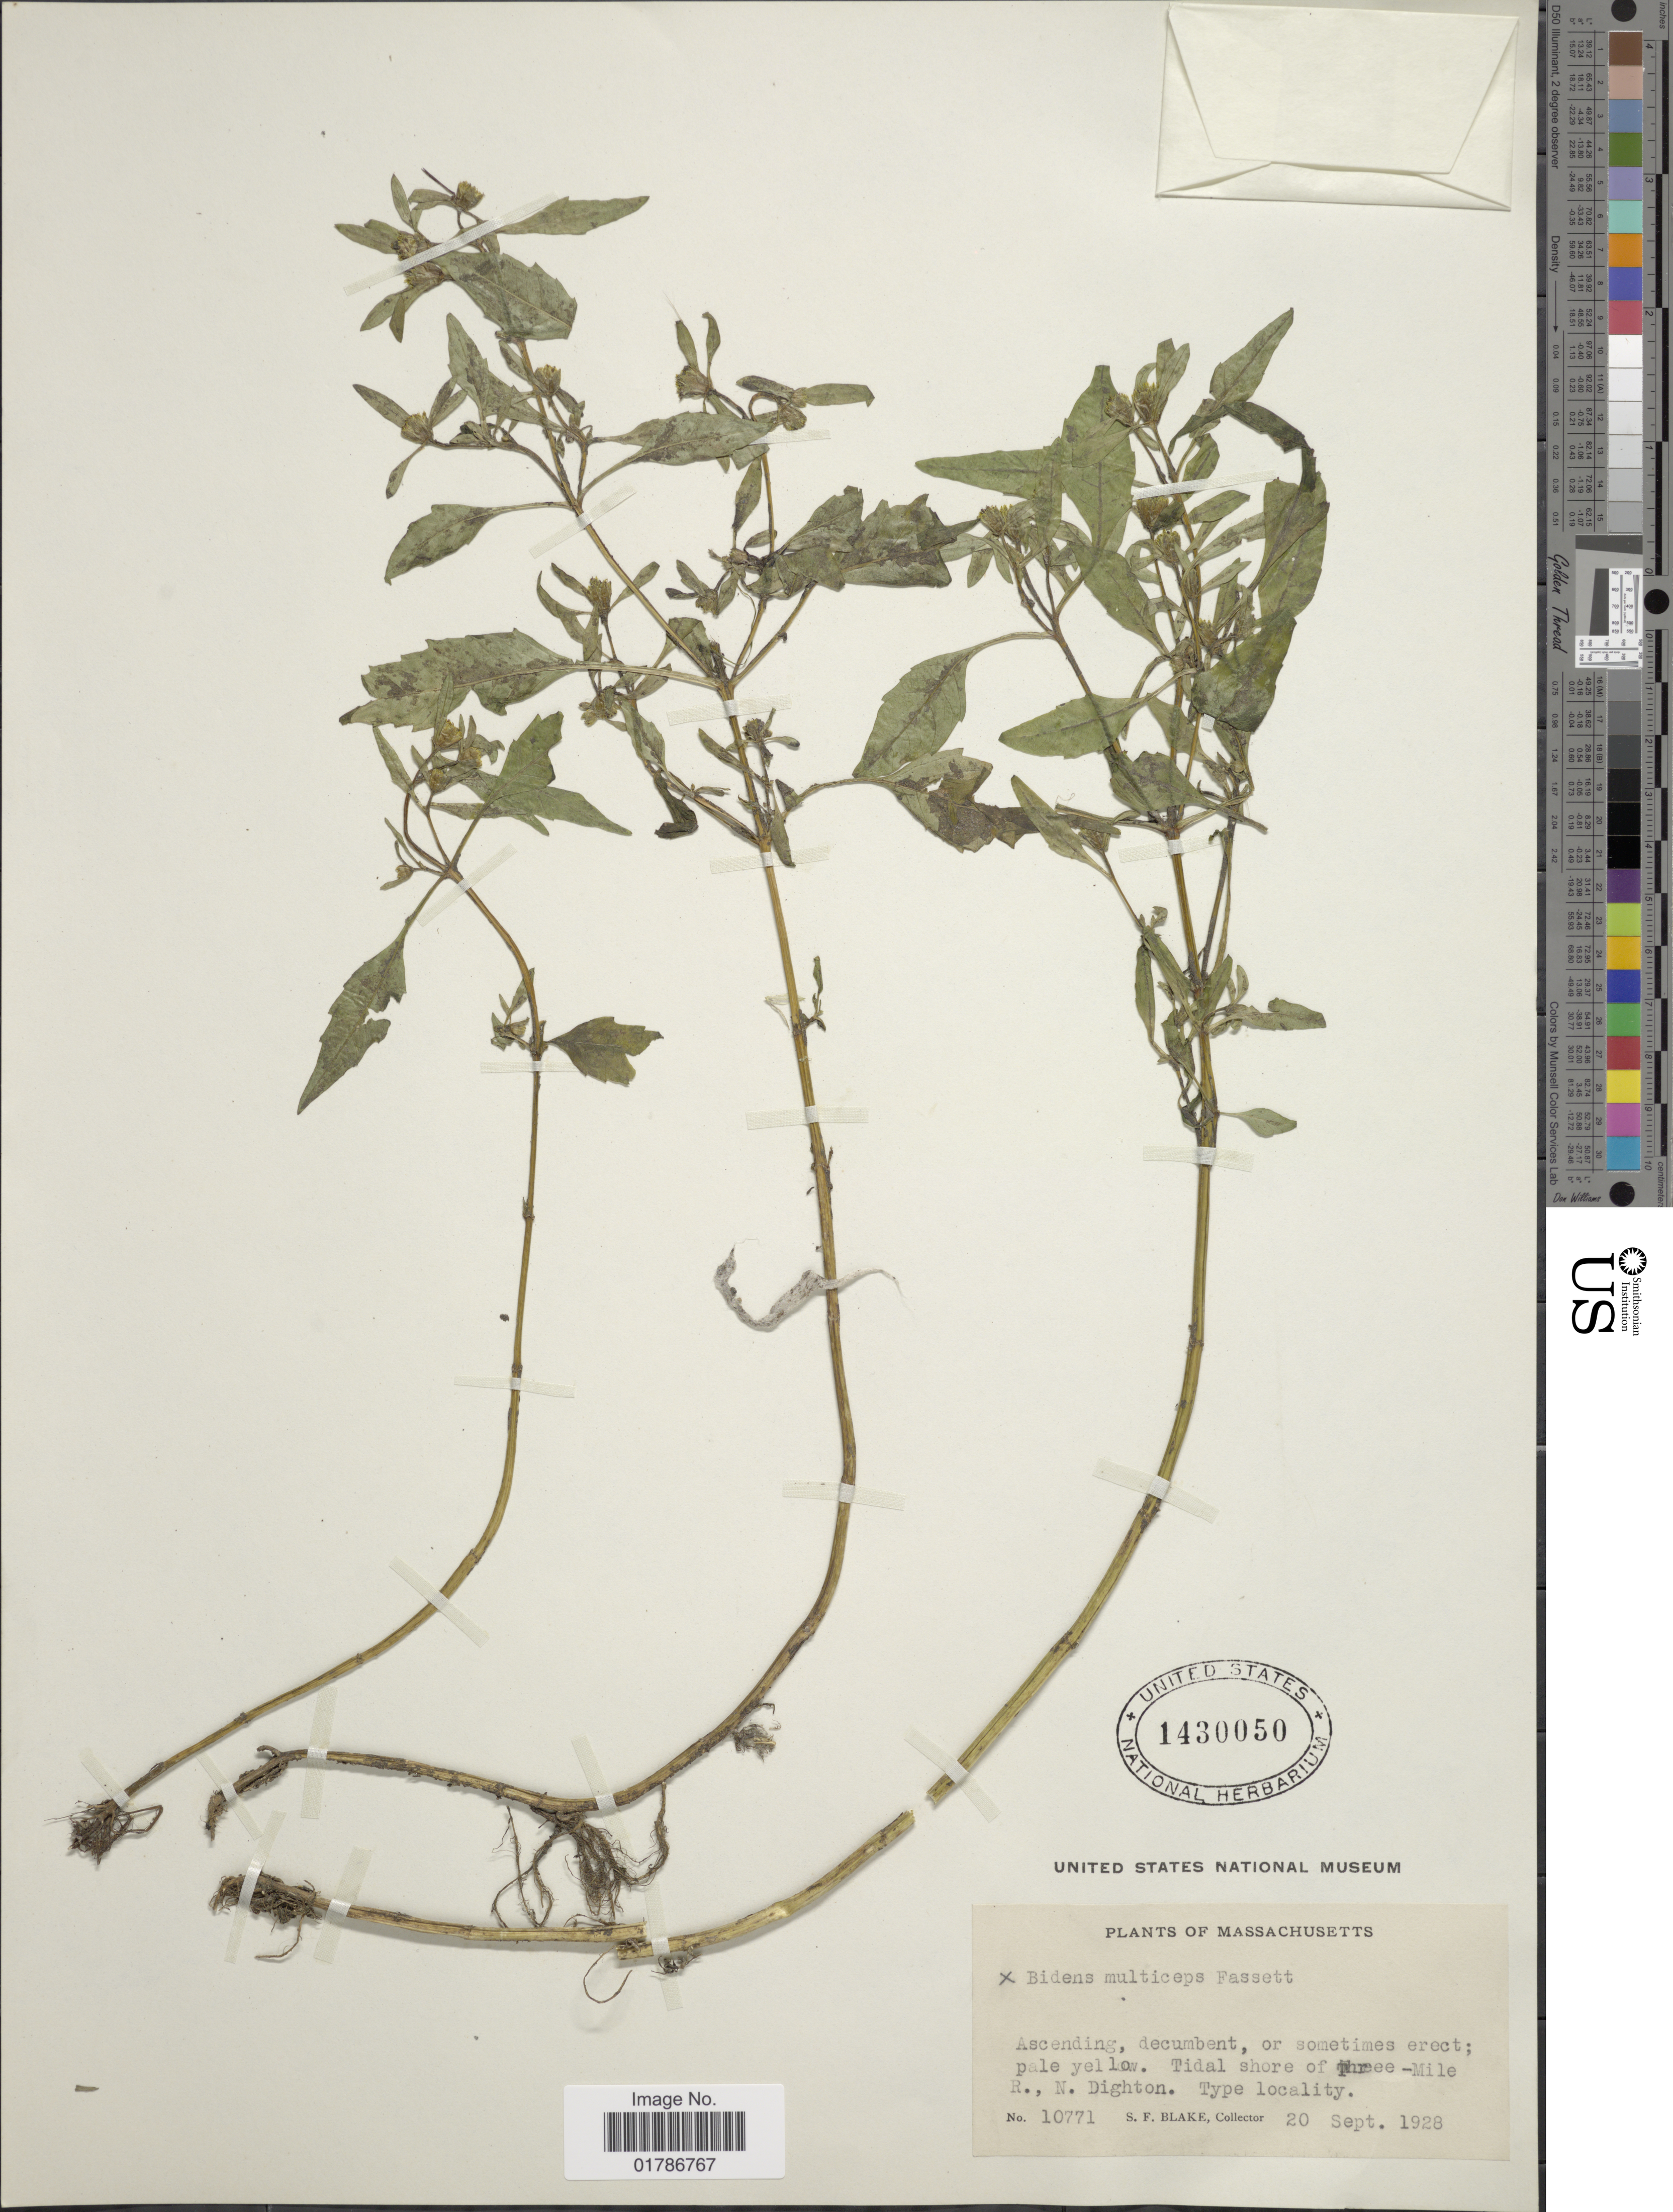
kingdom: Plantae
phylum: Tracheophyta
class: Magnoliopsida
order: Asterales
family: Asteraceae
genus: Bidens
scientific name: Bidens multiceps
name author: Fassett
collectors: S. Blake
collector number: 10771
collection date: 1928-09-20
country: United States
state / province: Massachusetts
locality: Tidal shore of Three-Mile, R., N. Dighton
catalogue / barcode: US 1430050